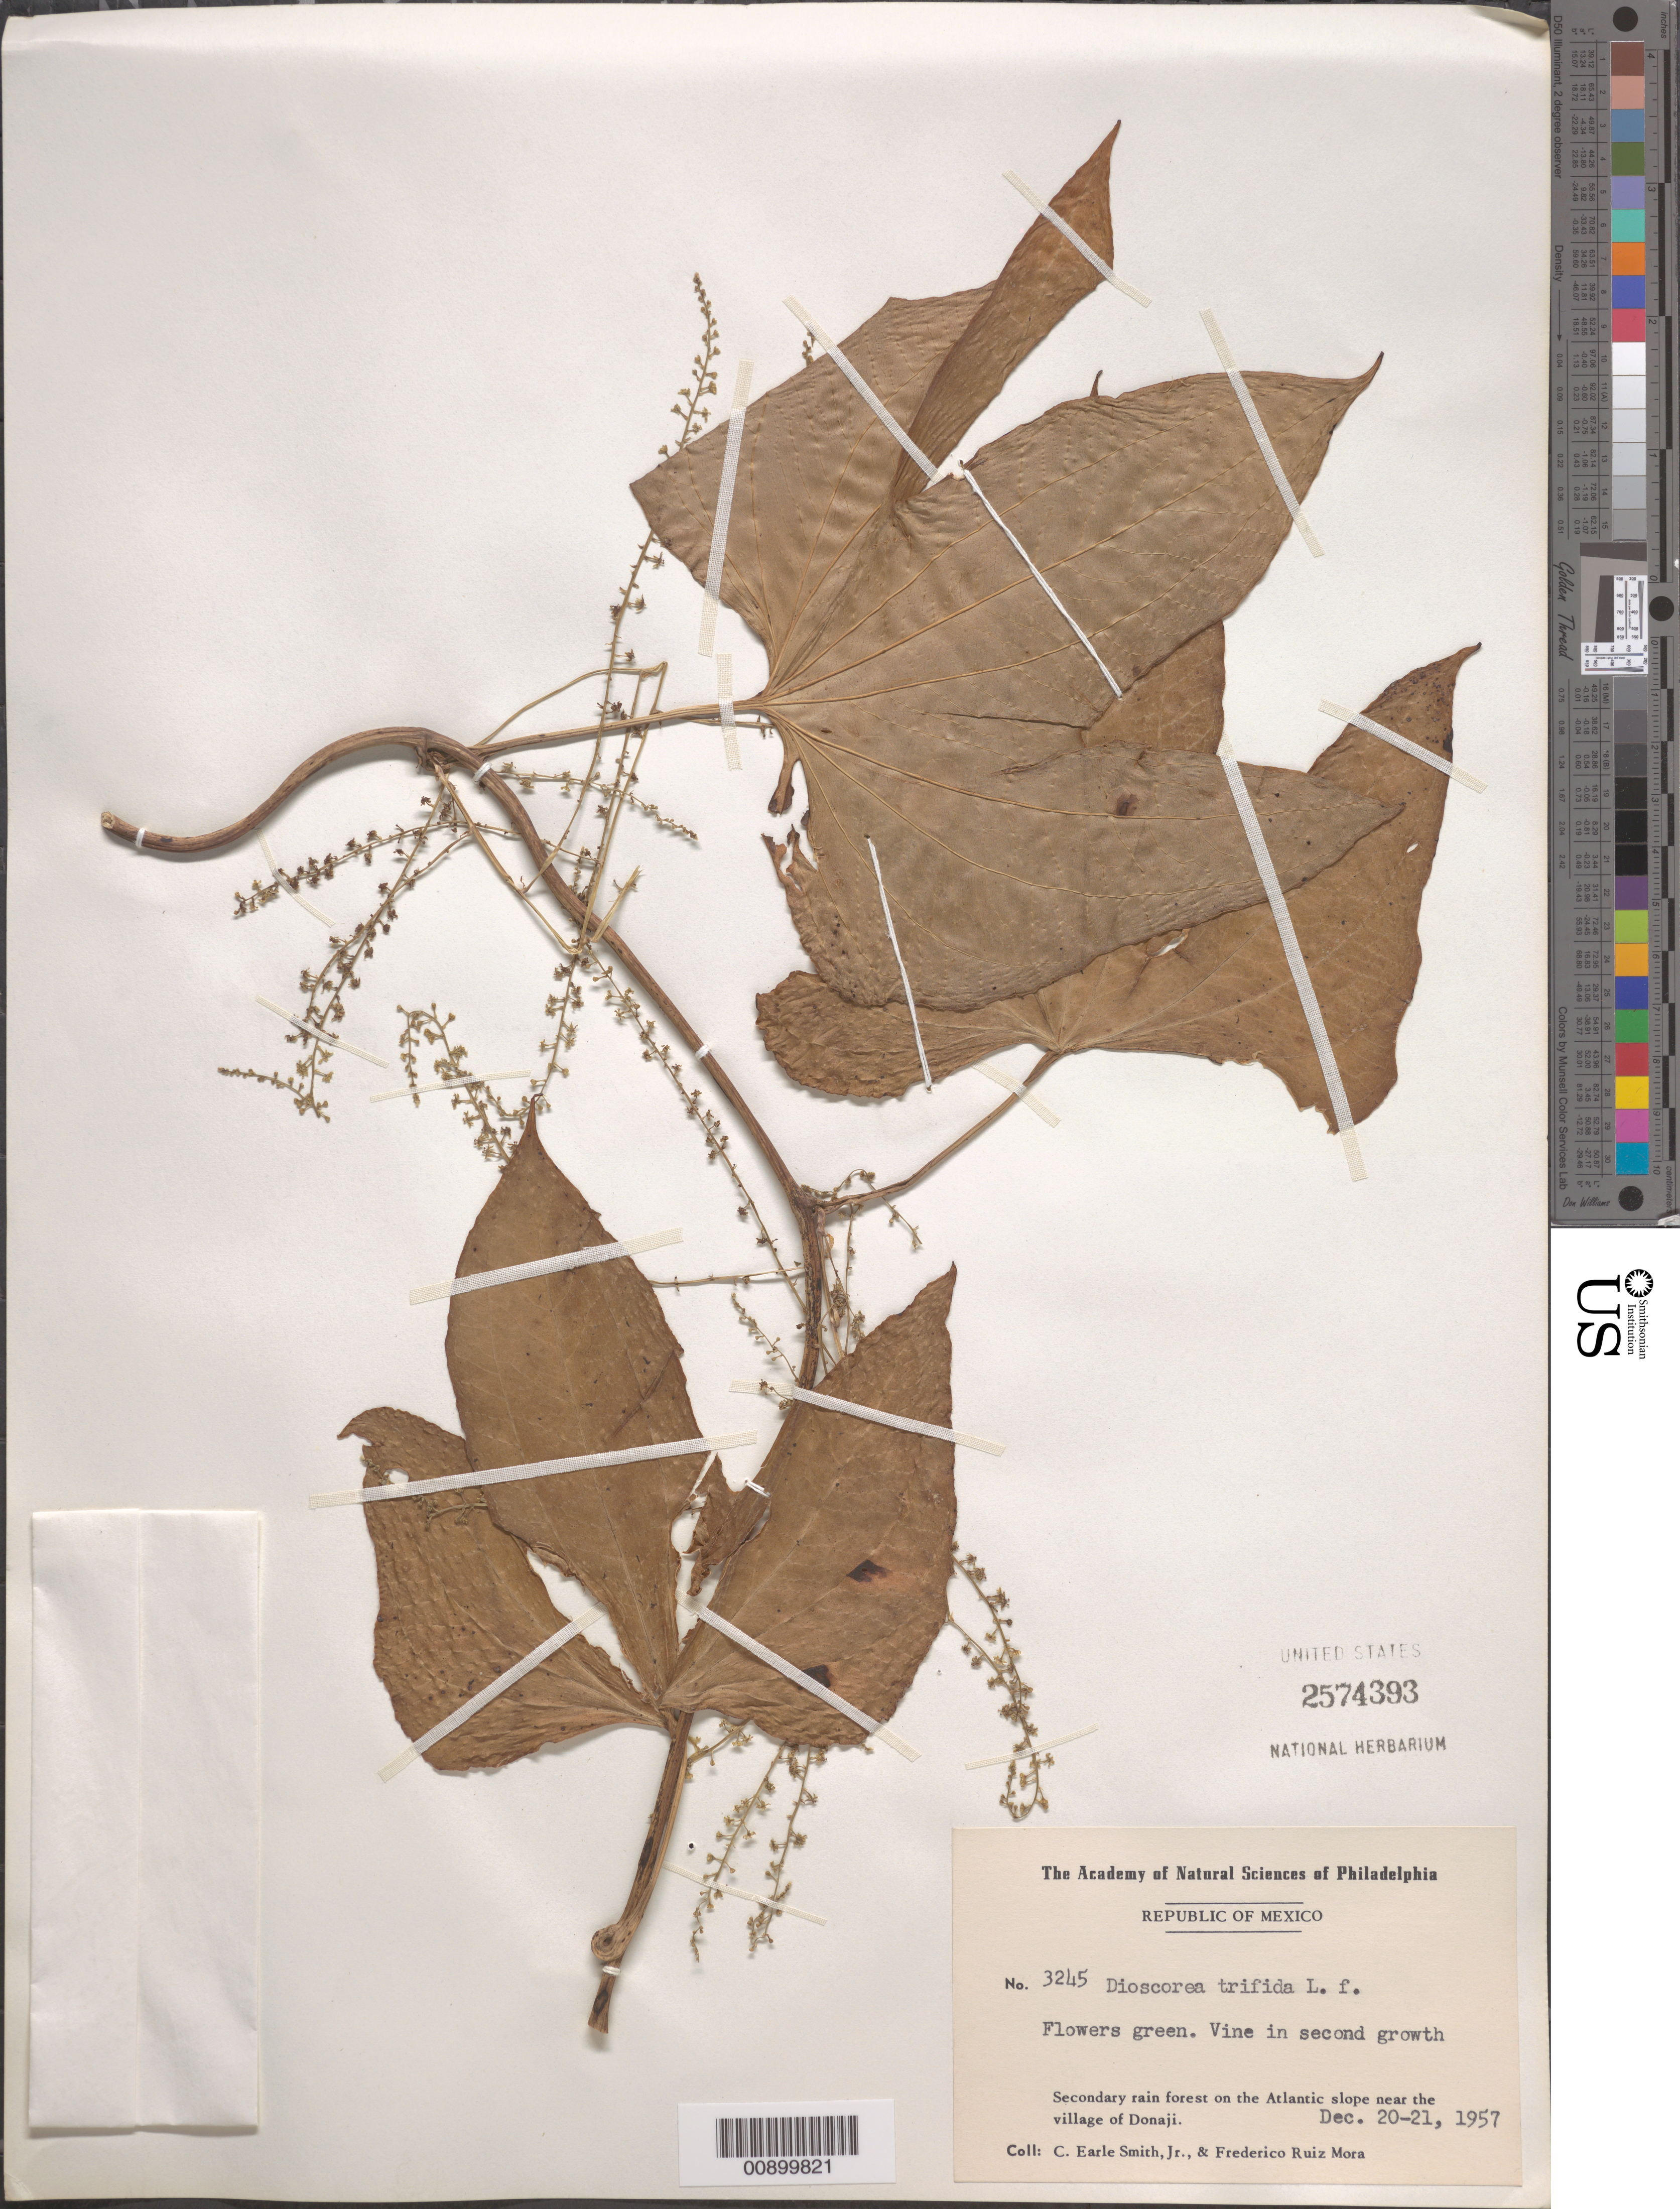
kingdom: Plantae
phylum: Tracheophyta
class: Liliopsida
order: Dioscoreales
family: Dioscoreaceae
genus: Dioscorea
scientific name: Dioscorea trifida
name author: L. f.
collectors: C. E. Smith Jr. & Ruiz Mora, F.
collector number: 3245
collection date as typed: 20 Dec 1957 to 21 Dec 1957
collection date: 1957-12-20/1957-12-21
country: Mexico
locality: On the Atlantic slope near the village of Donaji.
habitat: Secondary rain forest. Vine in second growth.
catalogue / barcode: US 2574393